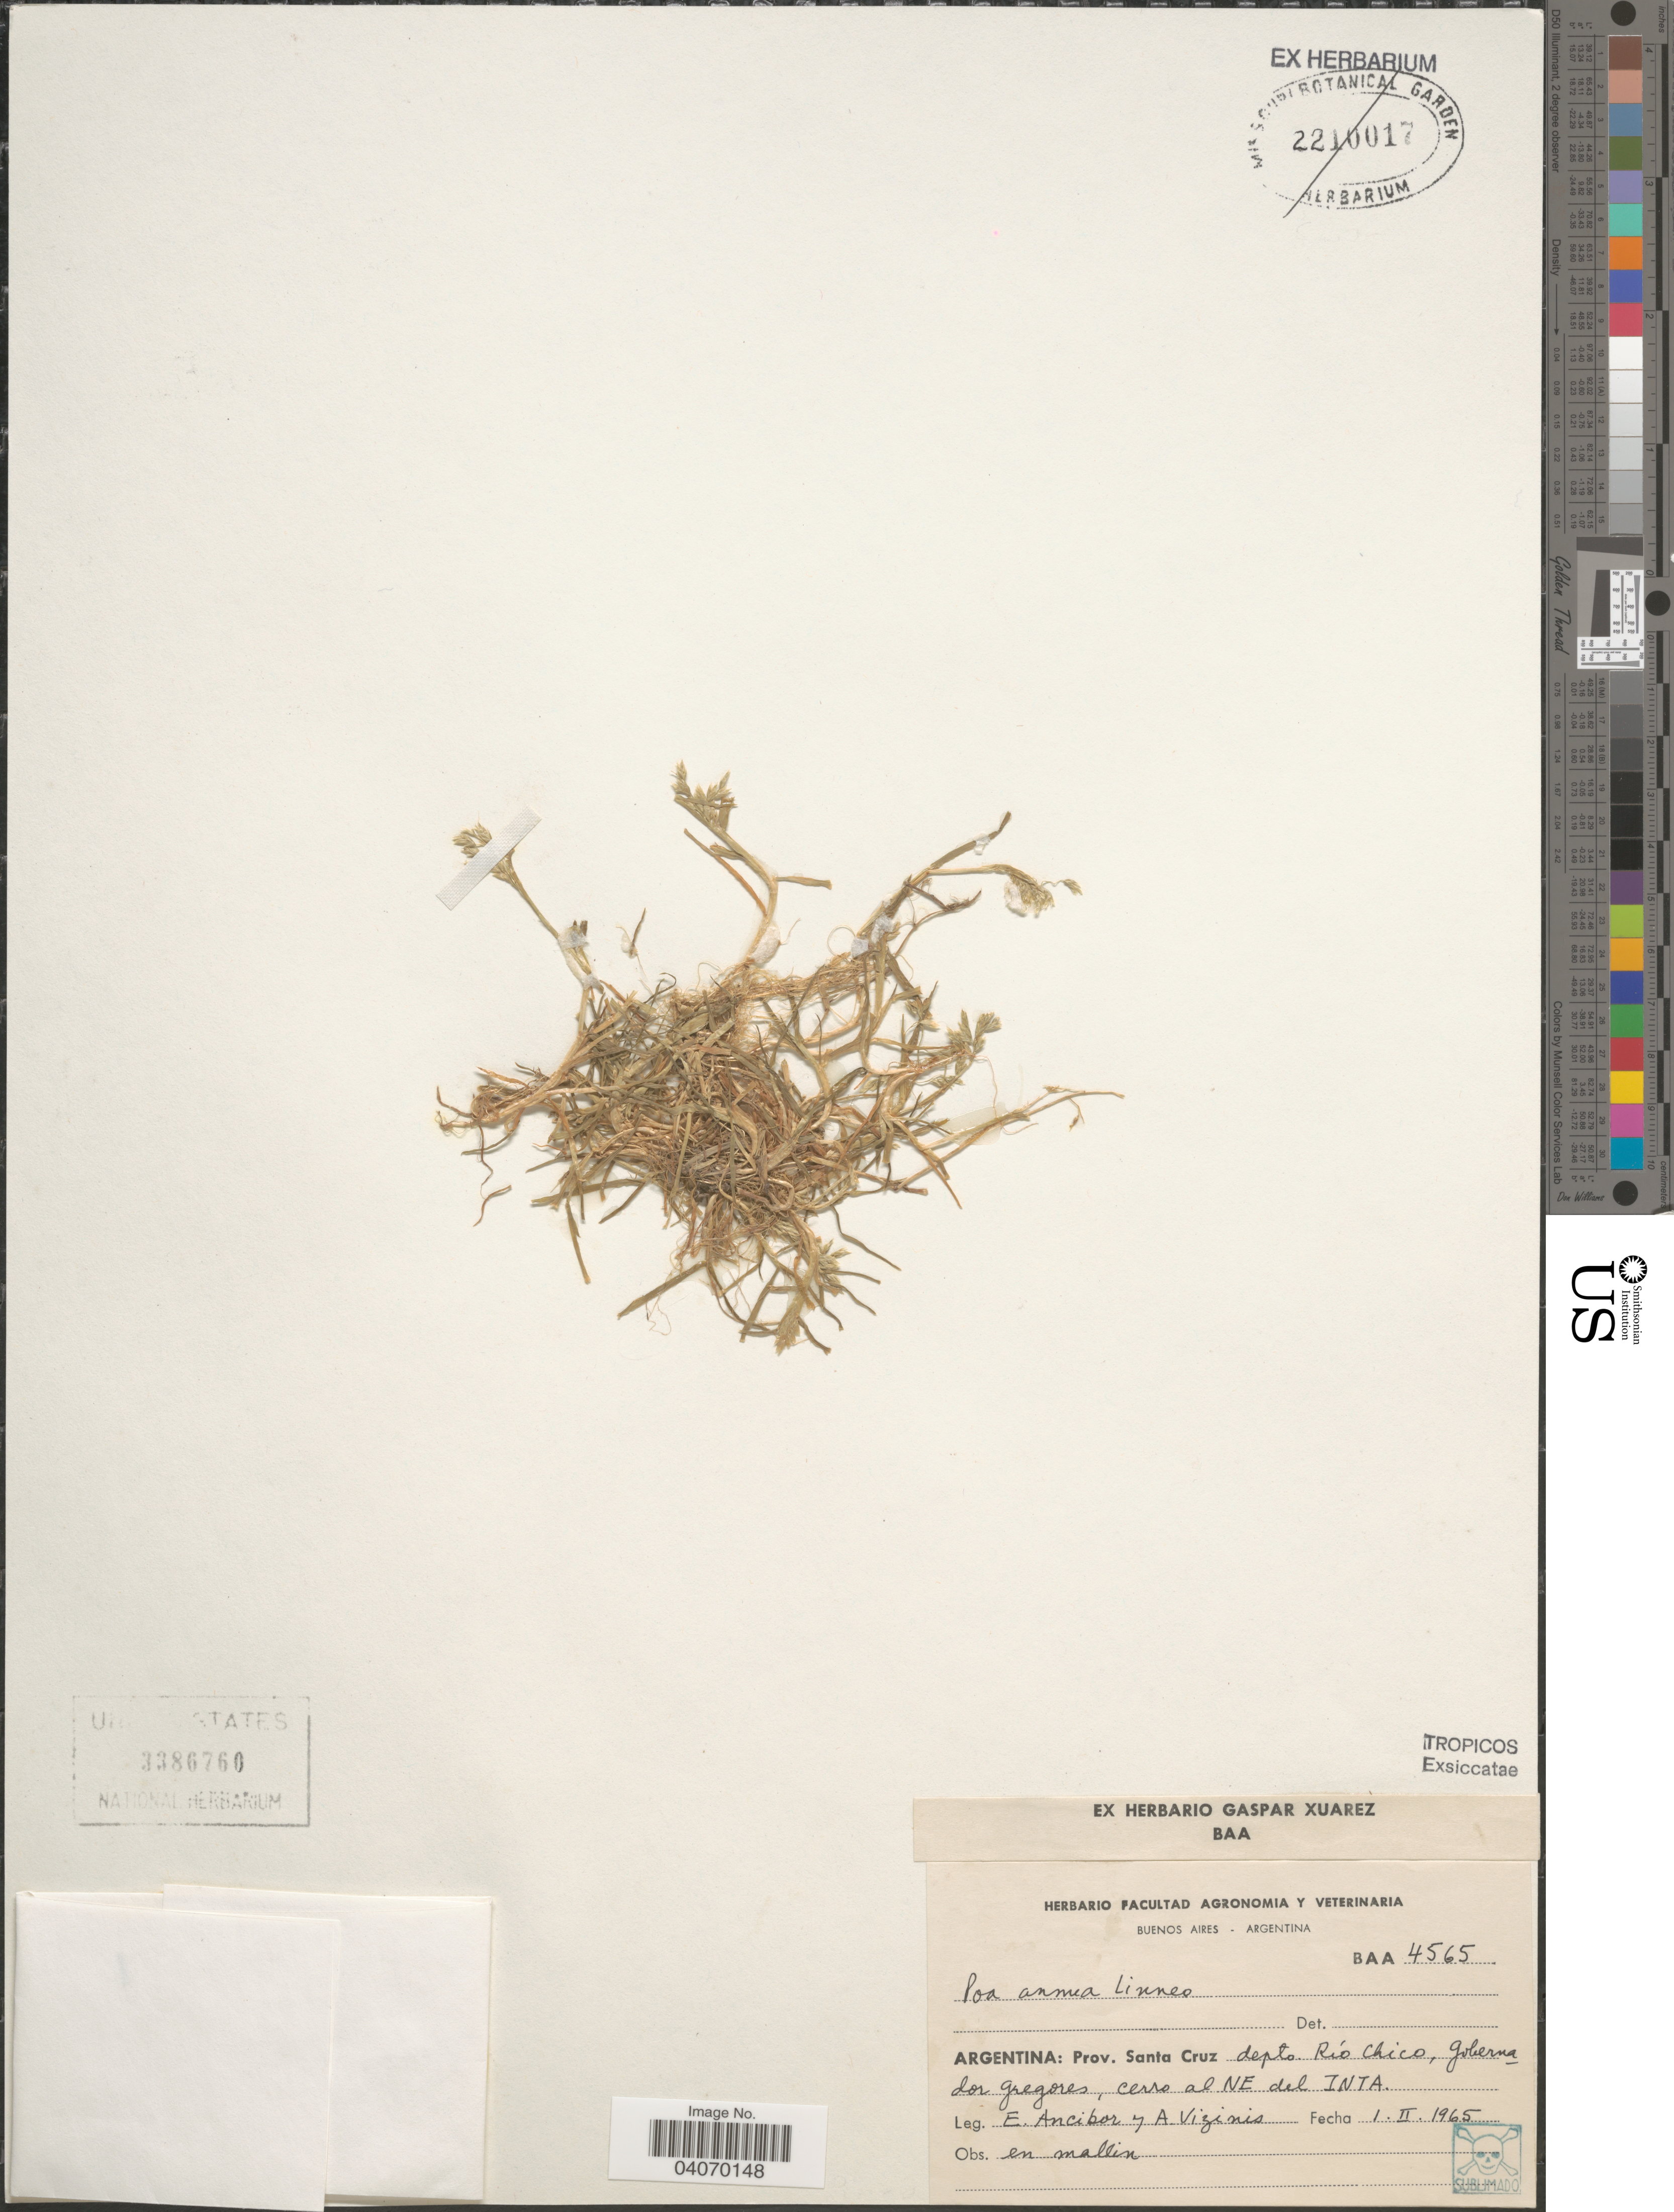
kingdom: Plantae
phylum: Tracheophyta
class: Liliopsida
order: Poales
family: Poaceae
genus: Poa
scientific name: Poa annua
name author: L.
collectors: E. Ancibor & A. Vizinis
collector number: BAA4565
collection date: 1965-02-01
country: Argentina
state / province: Santa Cruz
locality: Depto. Río Chico, Gobernador Gregores, cerro al NE del INTA.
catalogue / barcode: US 3386760